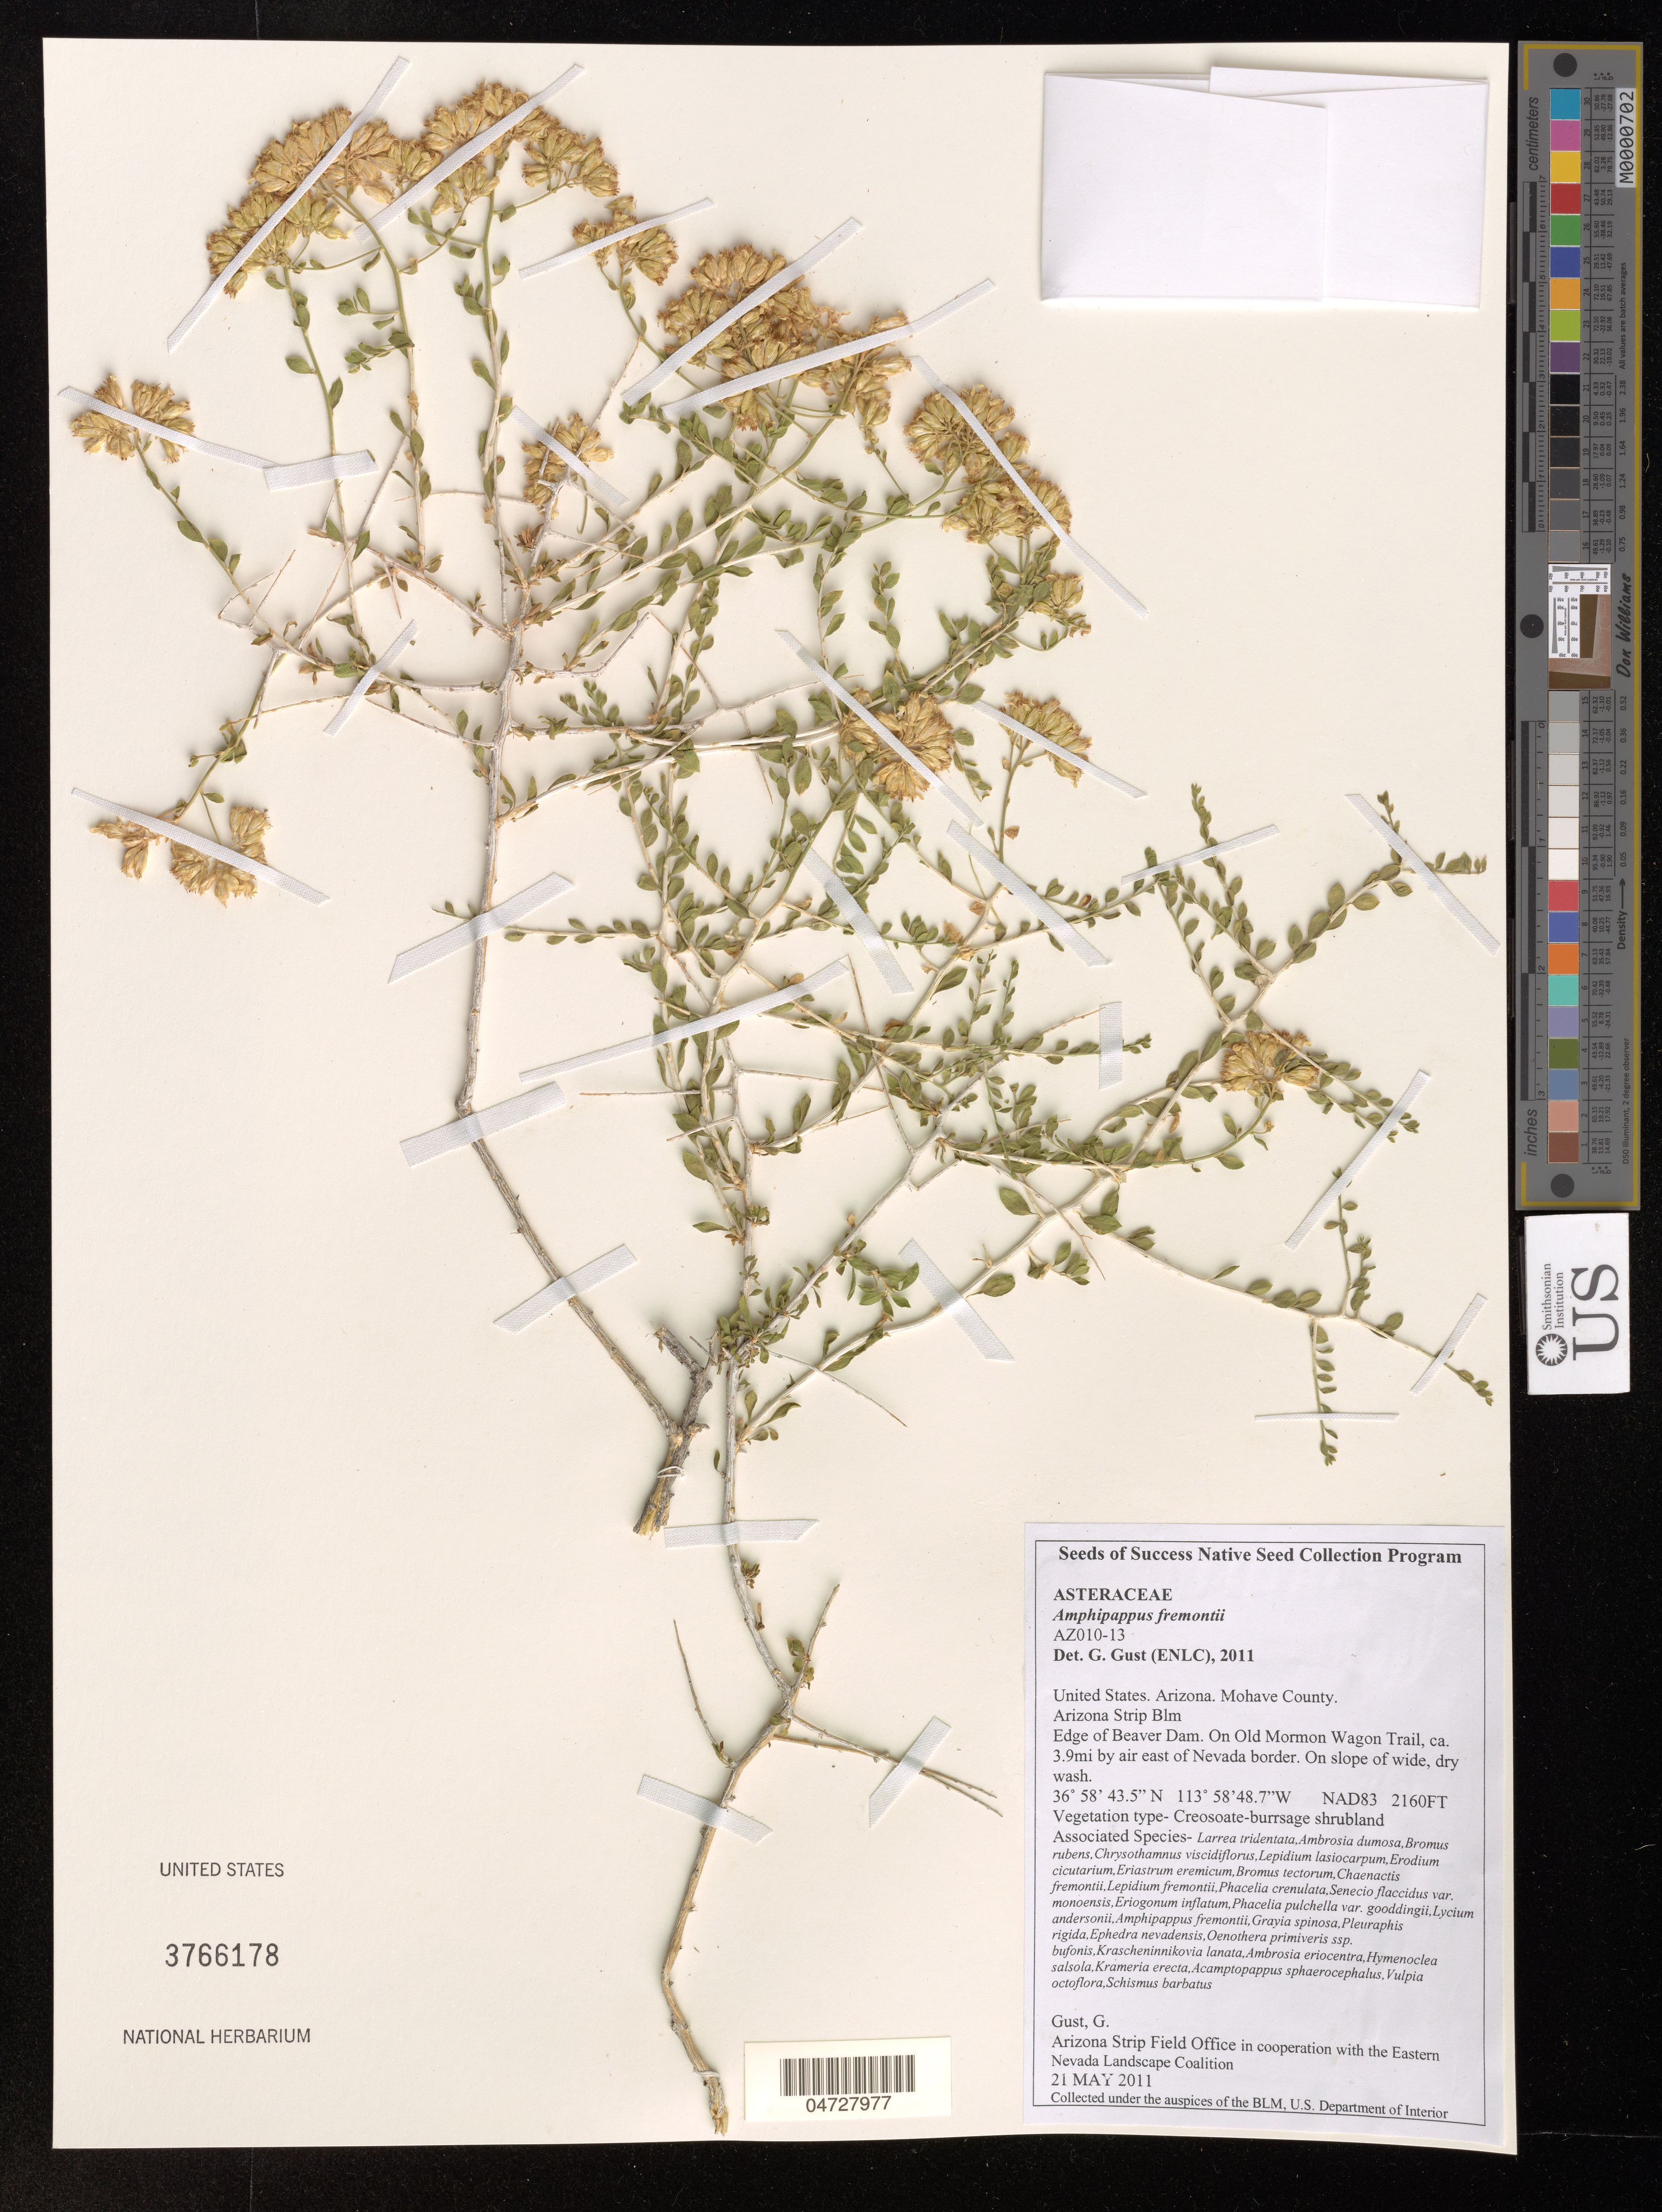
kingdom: Plantae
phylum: Tracheophyta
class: Magnoliopsida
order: Asterales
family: Asteraceae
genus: Amphipappus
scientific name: Amphipappus fremontii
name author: Torr. & A. Gray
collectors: G. Gust, Arizona Strip Field Office & Eastern Nevada Landscape Coalition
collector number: AZ010-13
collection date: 2011-05-21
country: United States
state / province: Arizona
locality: Mohave County. Edge of Beaver Dam. On Old Mormon Wagon Trail, ca. 3.9mi by air east of Nevada border. On slope of wide, dry wash.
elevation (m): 658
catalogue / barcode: US 3766178